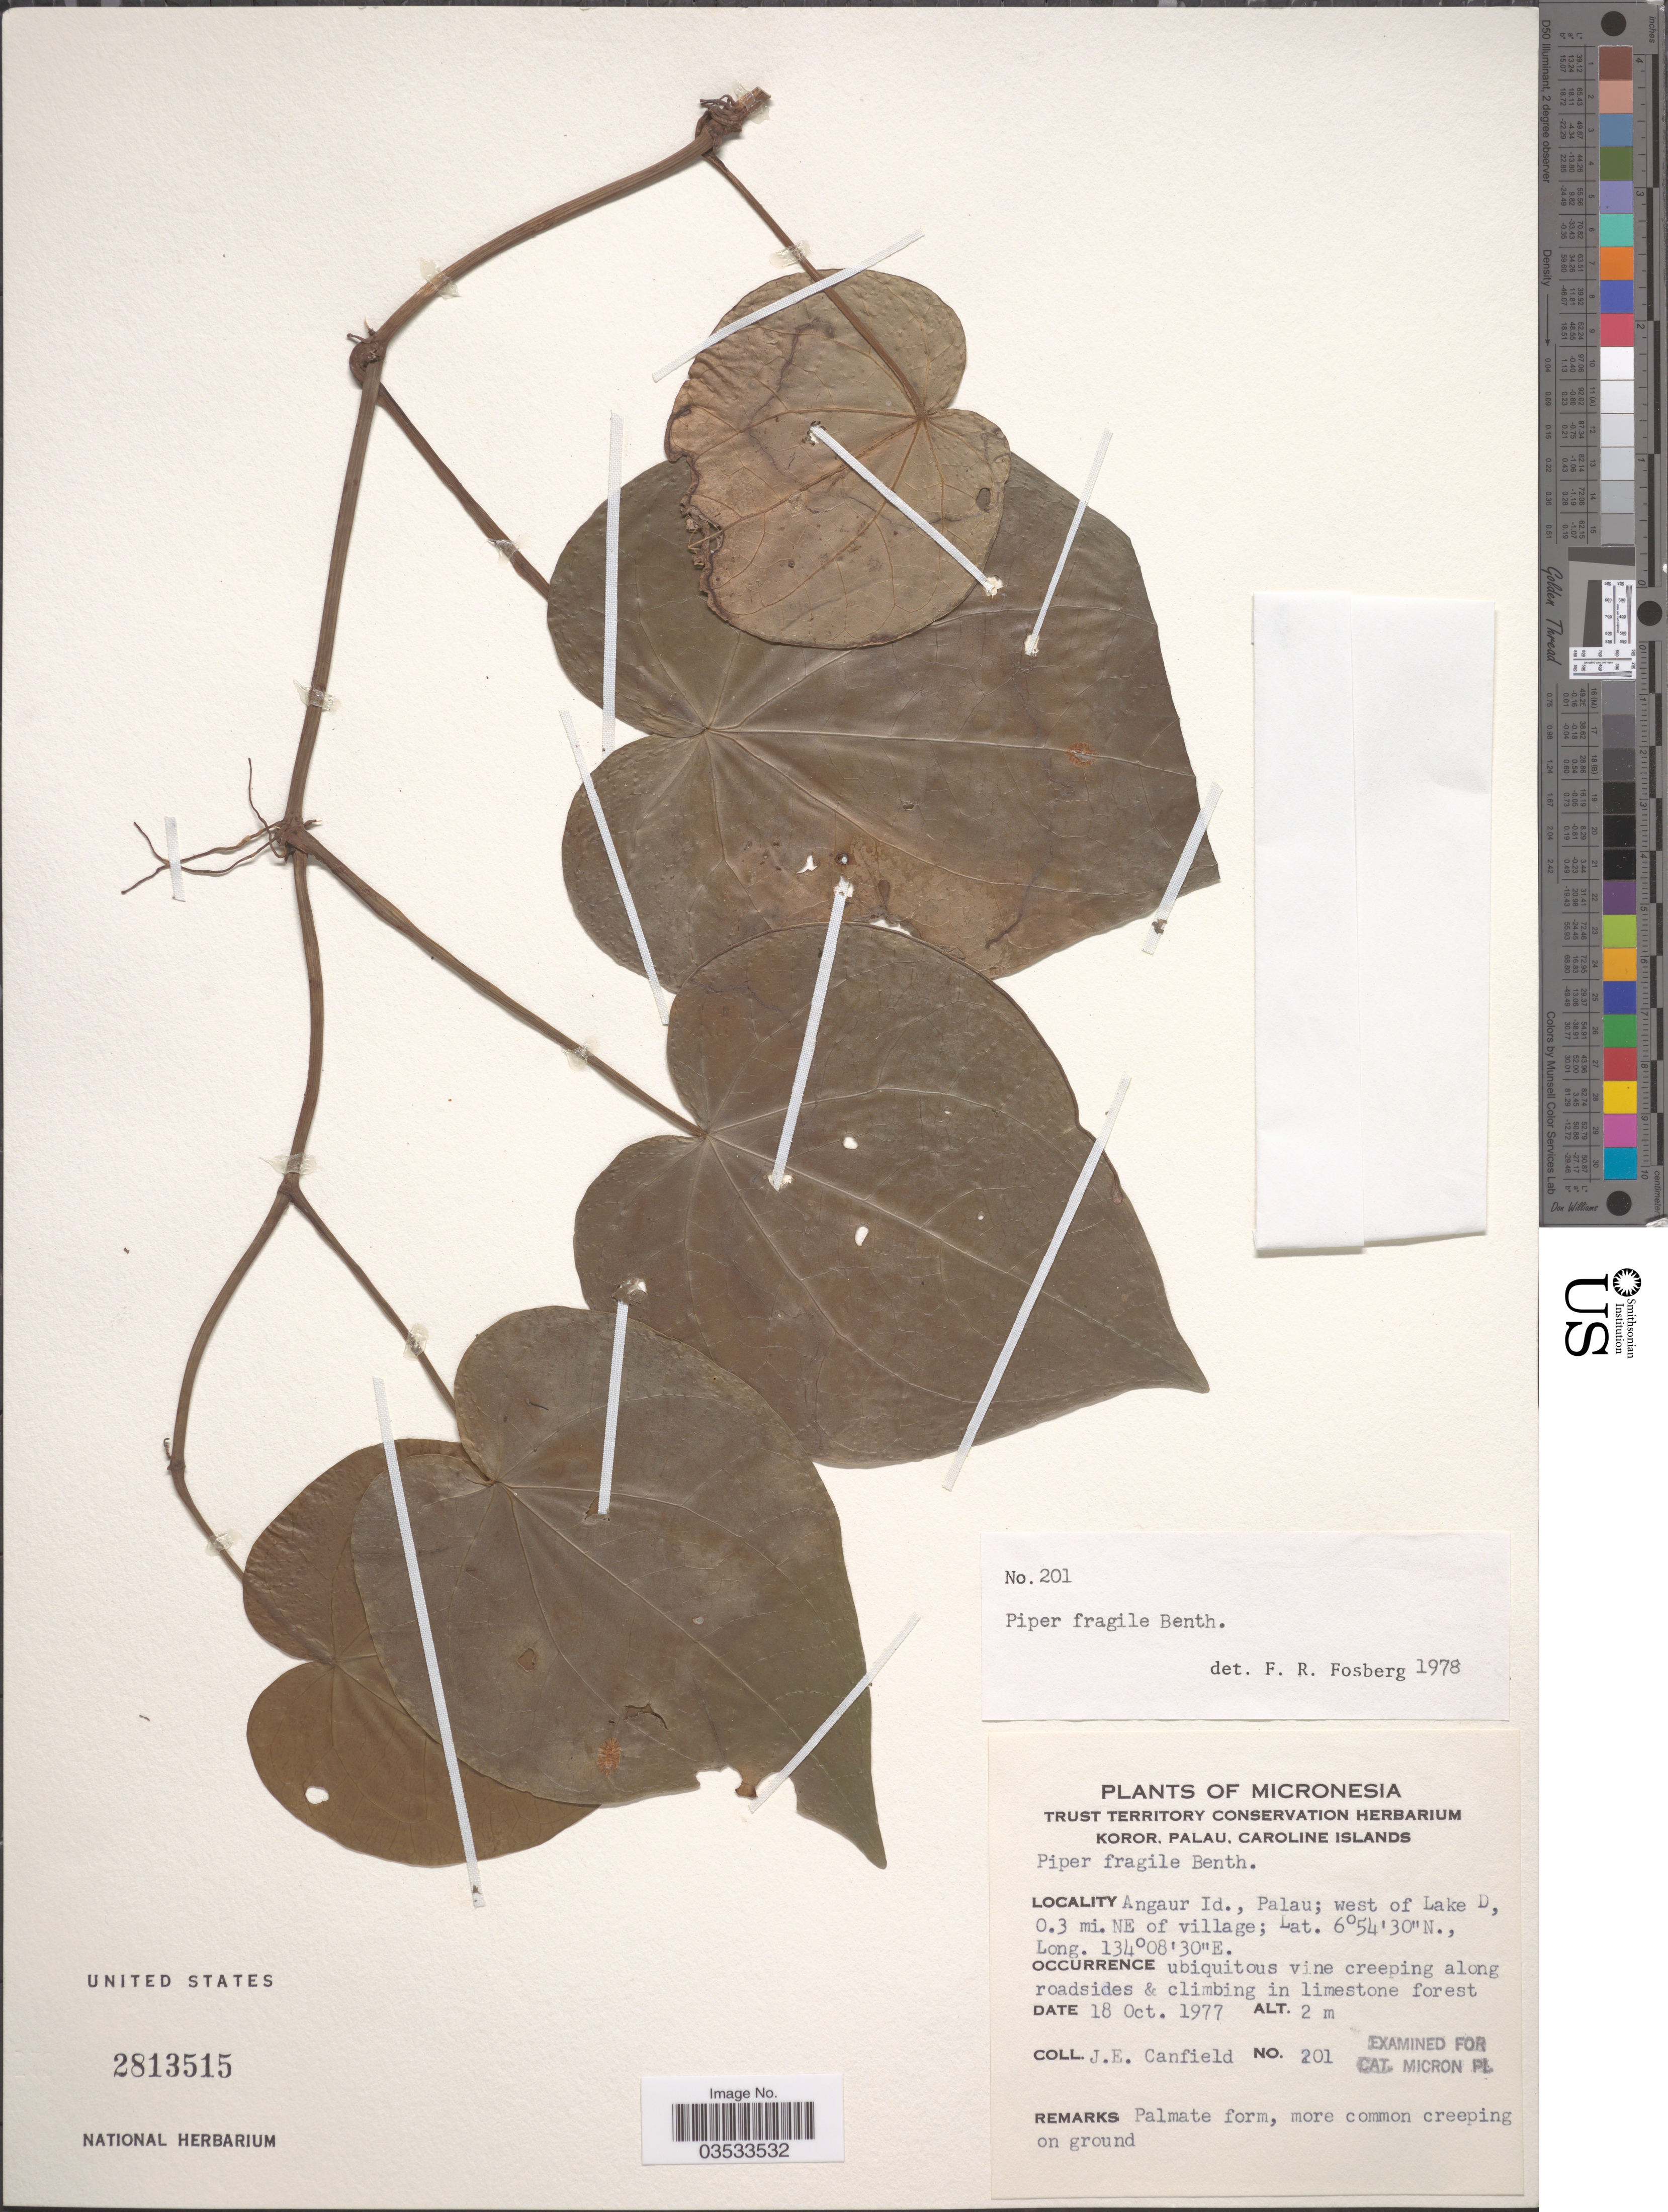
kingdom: Plantae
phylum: Tracheophyta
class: Magnoliopsida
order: Piperales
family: Piperaceae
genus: Piper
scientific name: Piper fragile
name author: Benth.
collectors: J. E. Canfield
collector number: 201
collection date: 1977-10-18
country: Palau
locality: Micronesia. Angaur Id., Palau; west of Lake D, 0.3 mi. NE of village.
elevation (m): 2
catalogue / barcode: US 2813515